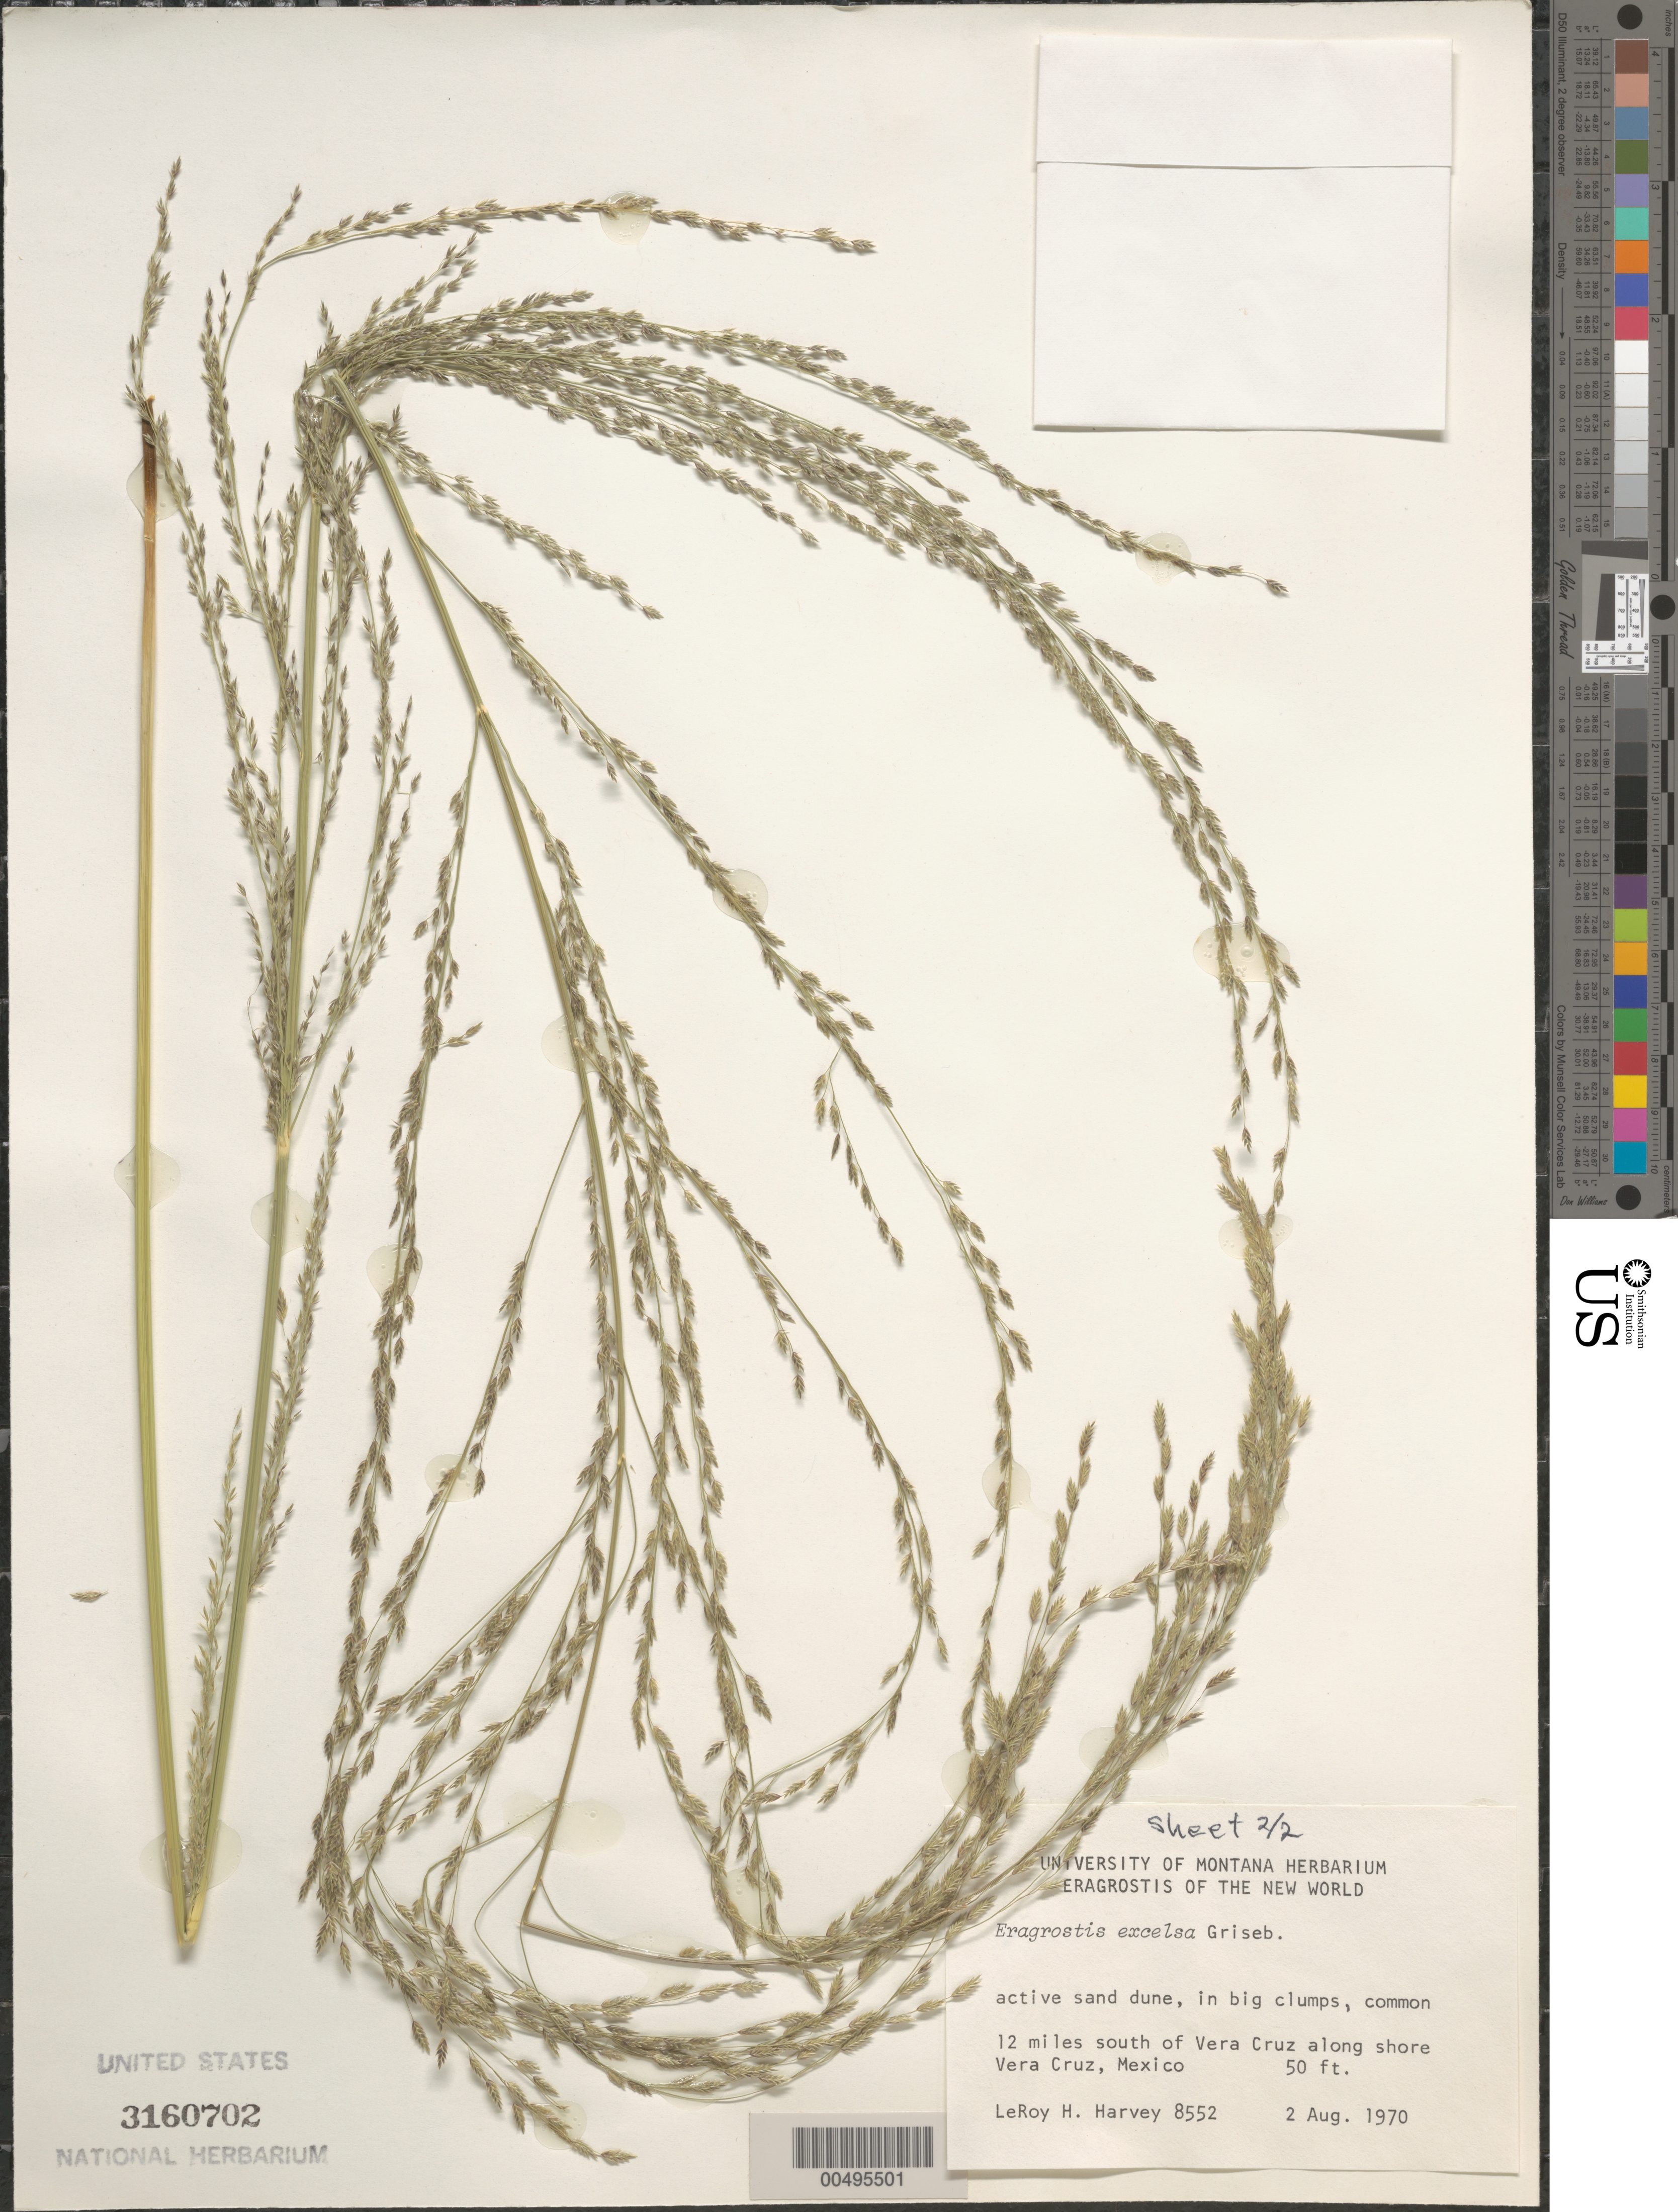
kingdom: Plantae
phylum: Tracheophyta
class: Liliopsida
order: Poales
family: Poaceae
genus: Eragrostis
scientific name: Eragrostis excelsa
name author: Griseb.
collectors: L. H. Harvey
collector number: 8552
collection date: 1970-08-02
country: Mexico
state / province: Veracruz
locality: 12 miles south of Vera Cruz along shore Vera Cruz.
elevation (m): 15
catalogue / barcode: US 3160702